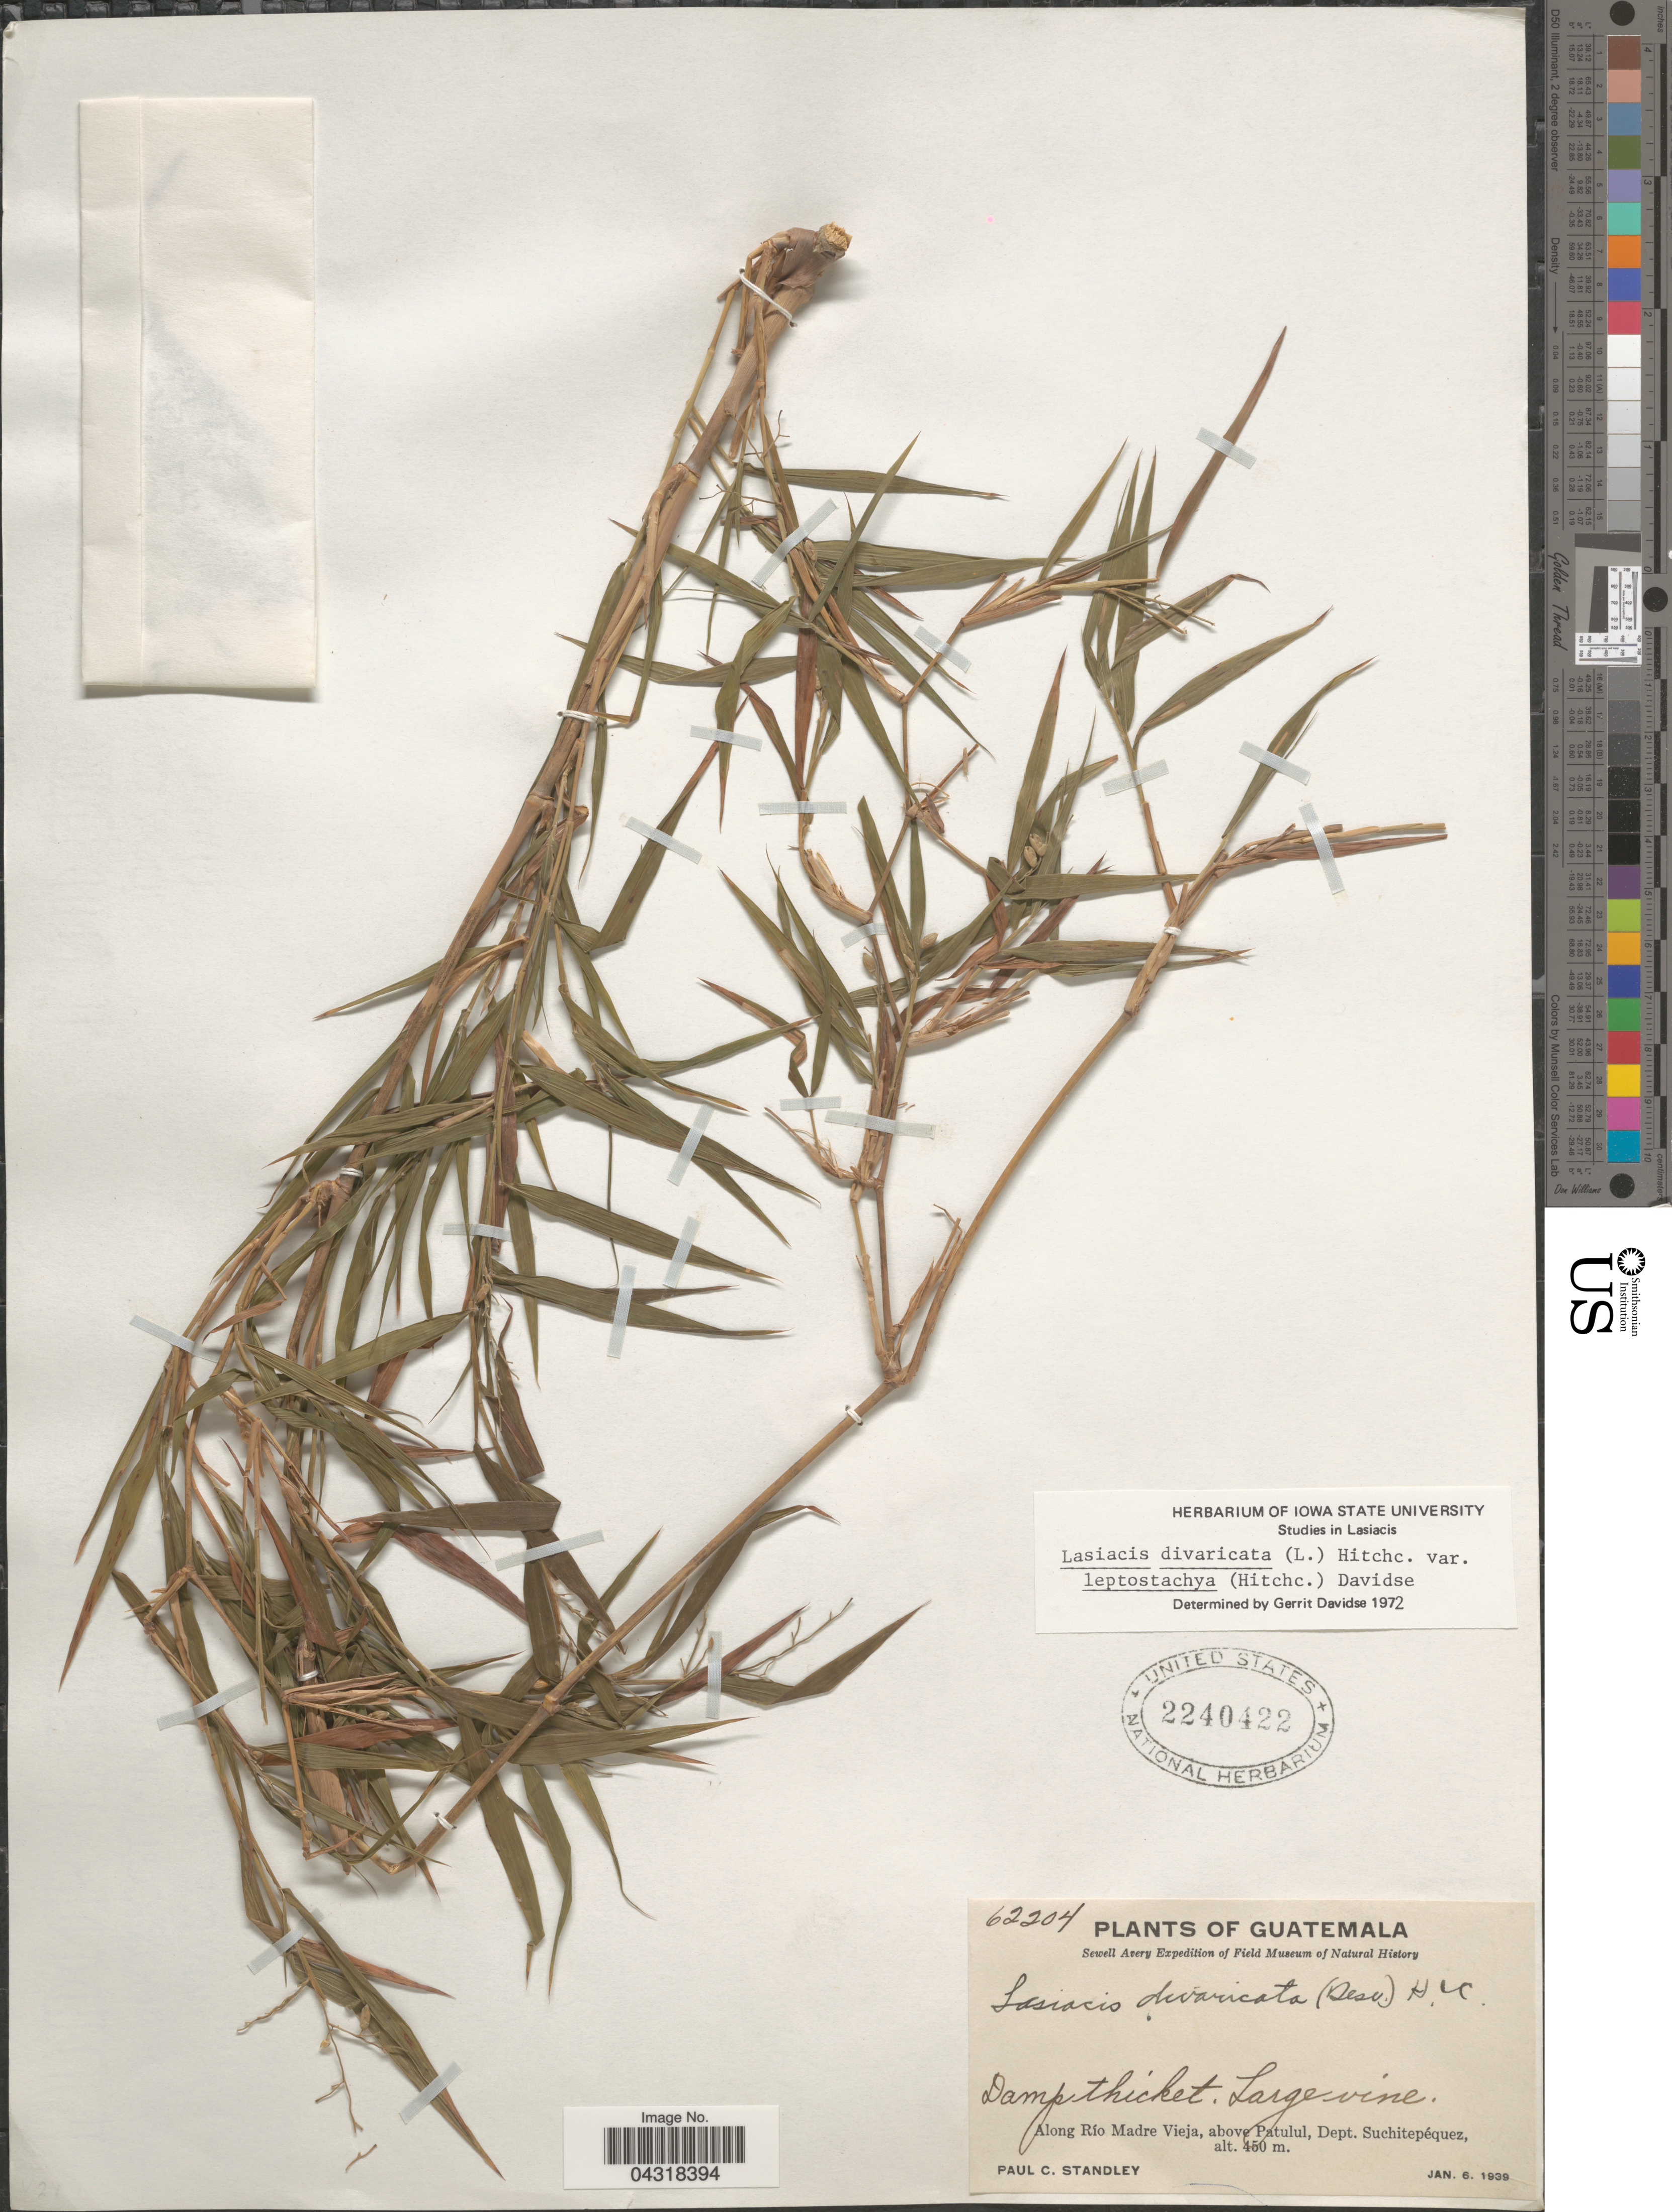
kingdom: Plantae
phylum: Tracheophyta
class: Liliopsida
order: Poales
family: Poaceae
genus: Lasiacis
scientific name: Lasiacis divaricata var. leptostachya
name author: (Hitchc.) Davidse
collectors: P. C. Standley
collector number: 62204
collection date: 1939-01-06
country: Guatemala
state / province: Suchitepequez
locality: Sewell Avery Expedition of Field Museum of Natural History. Along Río Madre Vieja, above Patulul, Dept. Suchitepéquez.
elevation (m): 450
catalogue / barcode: US 2240422